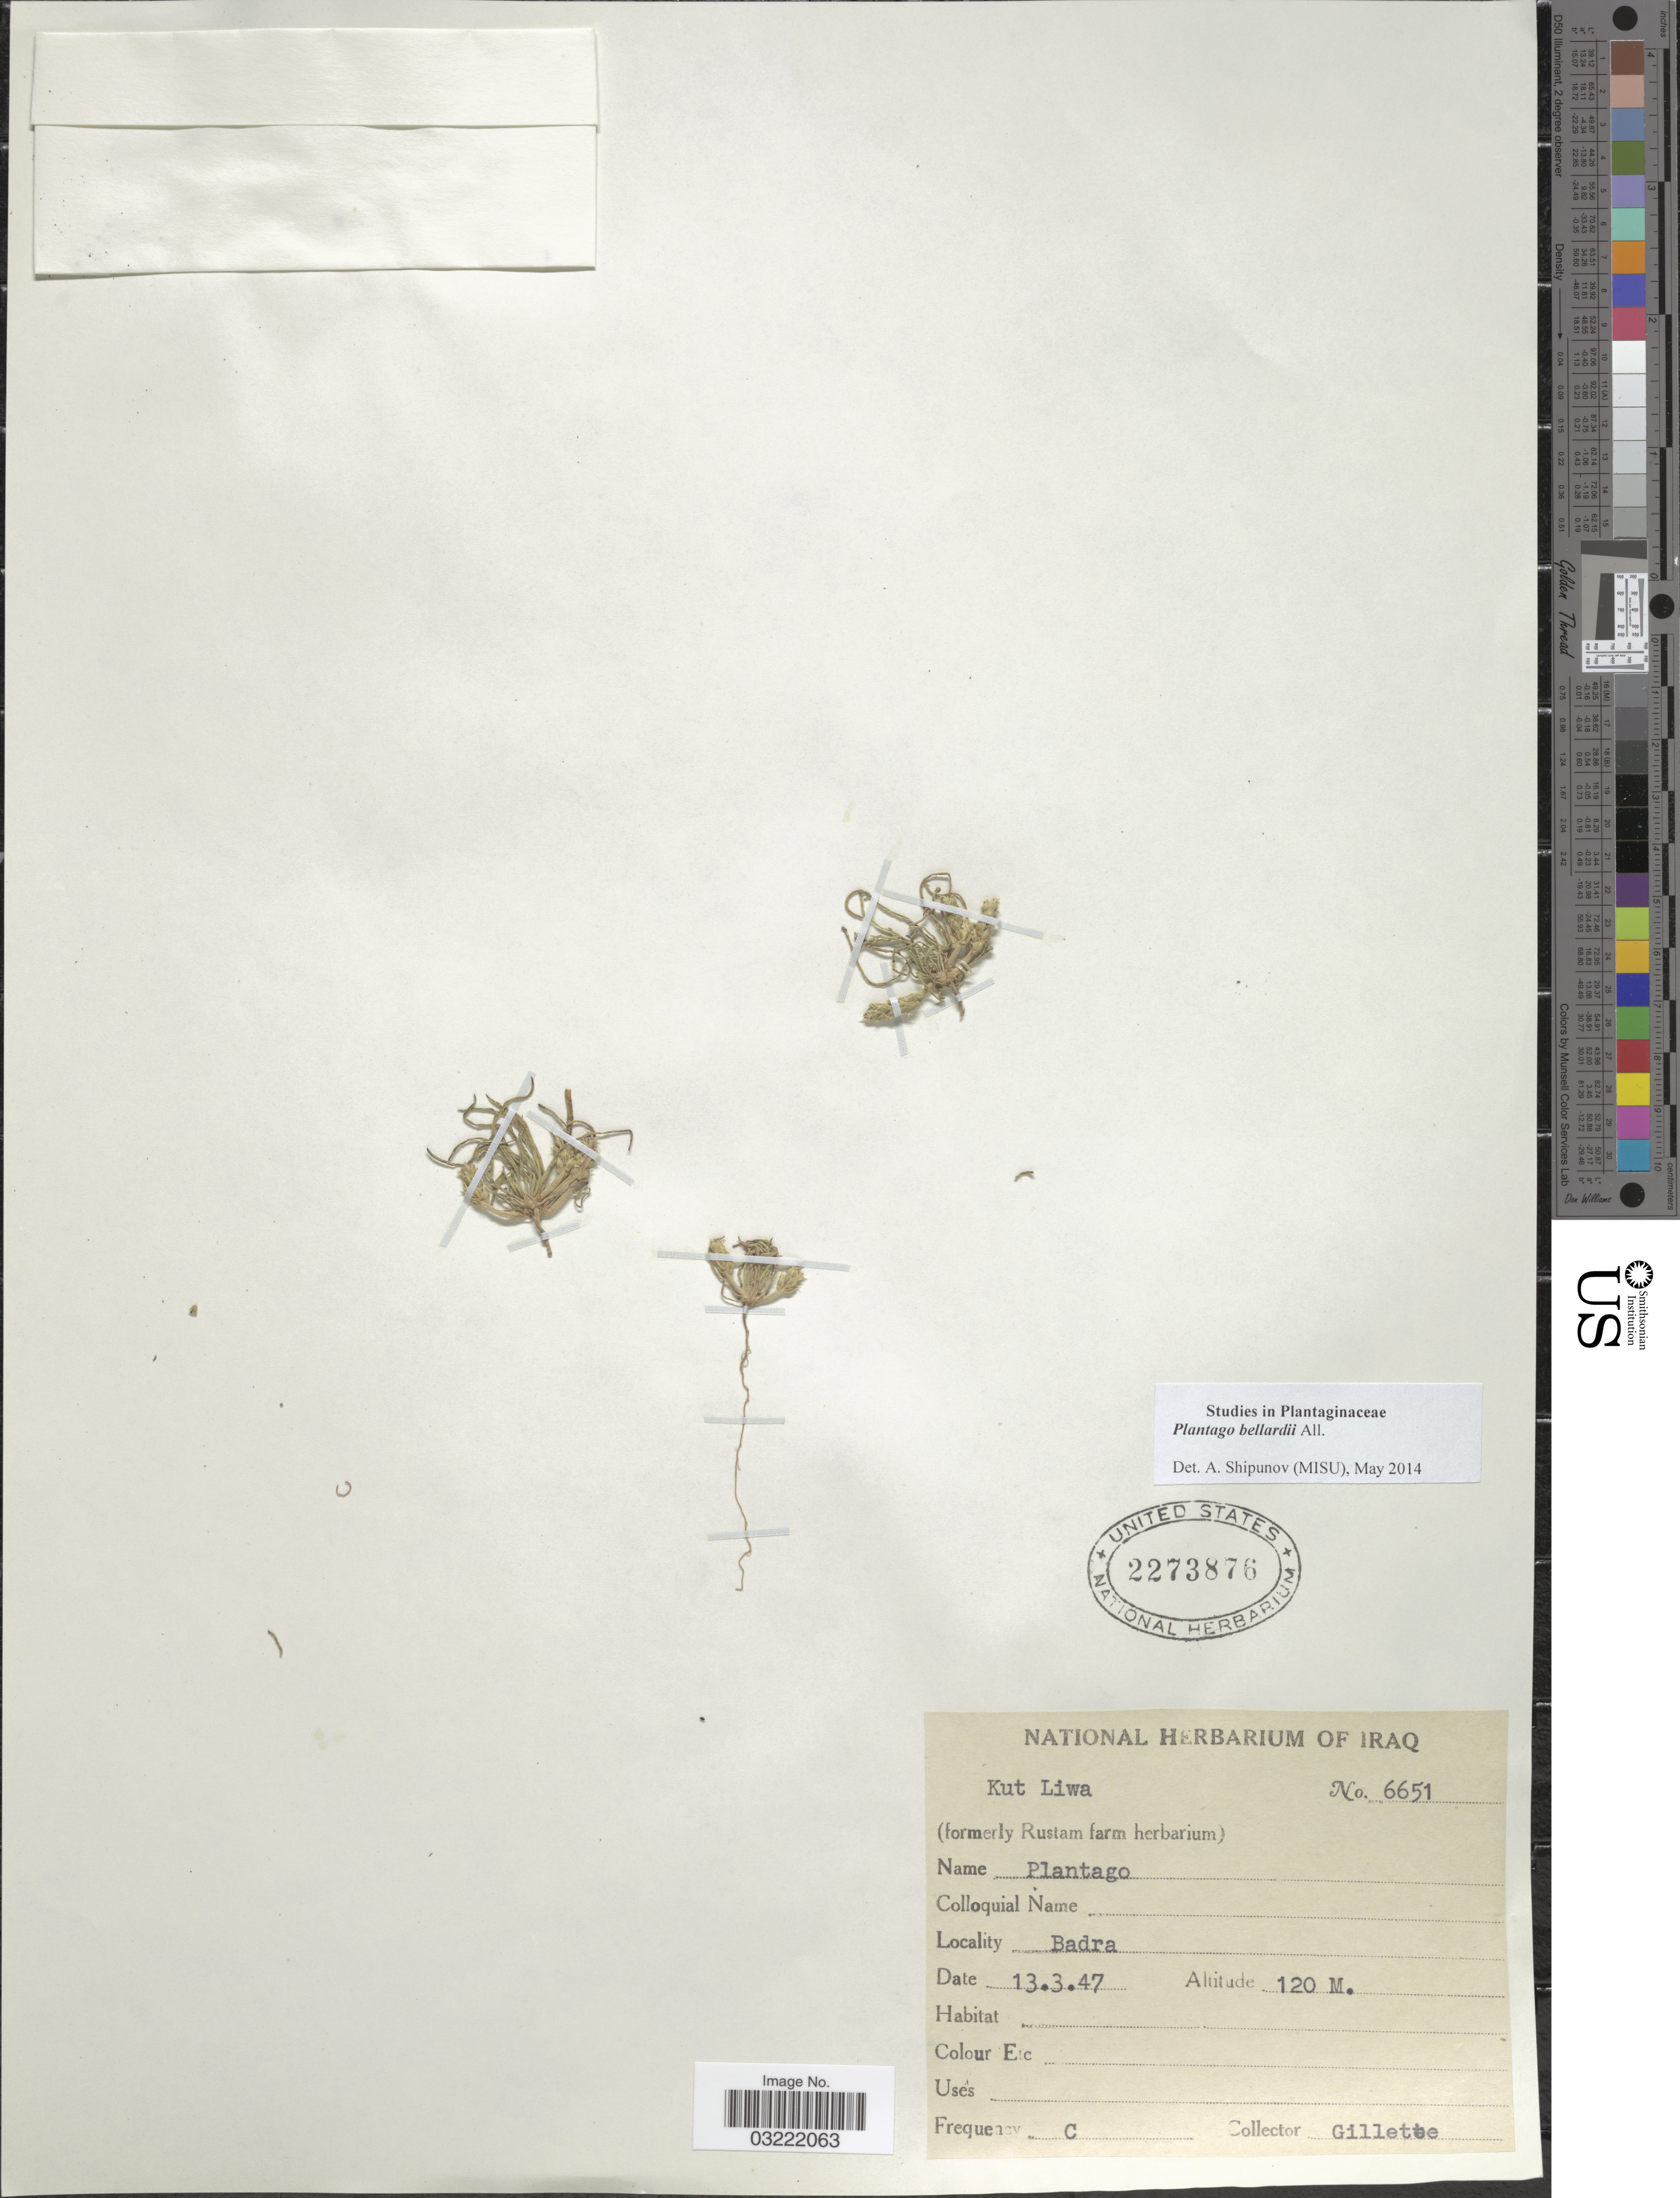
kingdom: Plantae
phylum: Tracheophyta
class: Magnoliopsida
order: Lamiales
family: Plantaginaceae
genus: Plantago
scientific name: Plantago bellardi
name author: All.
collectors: Gillette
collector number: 6651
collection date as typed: Transcribed d/m/y: 13/3/47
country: Iraq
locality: Badra. Kut Liwa.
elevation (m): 120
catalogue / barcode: US 2273876